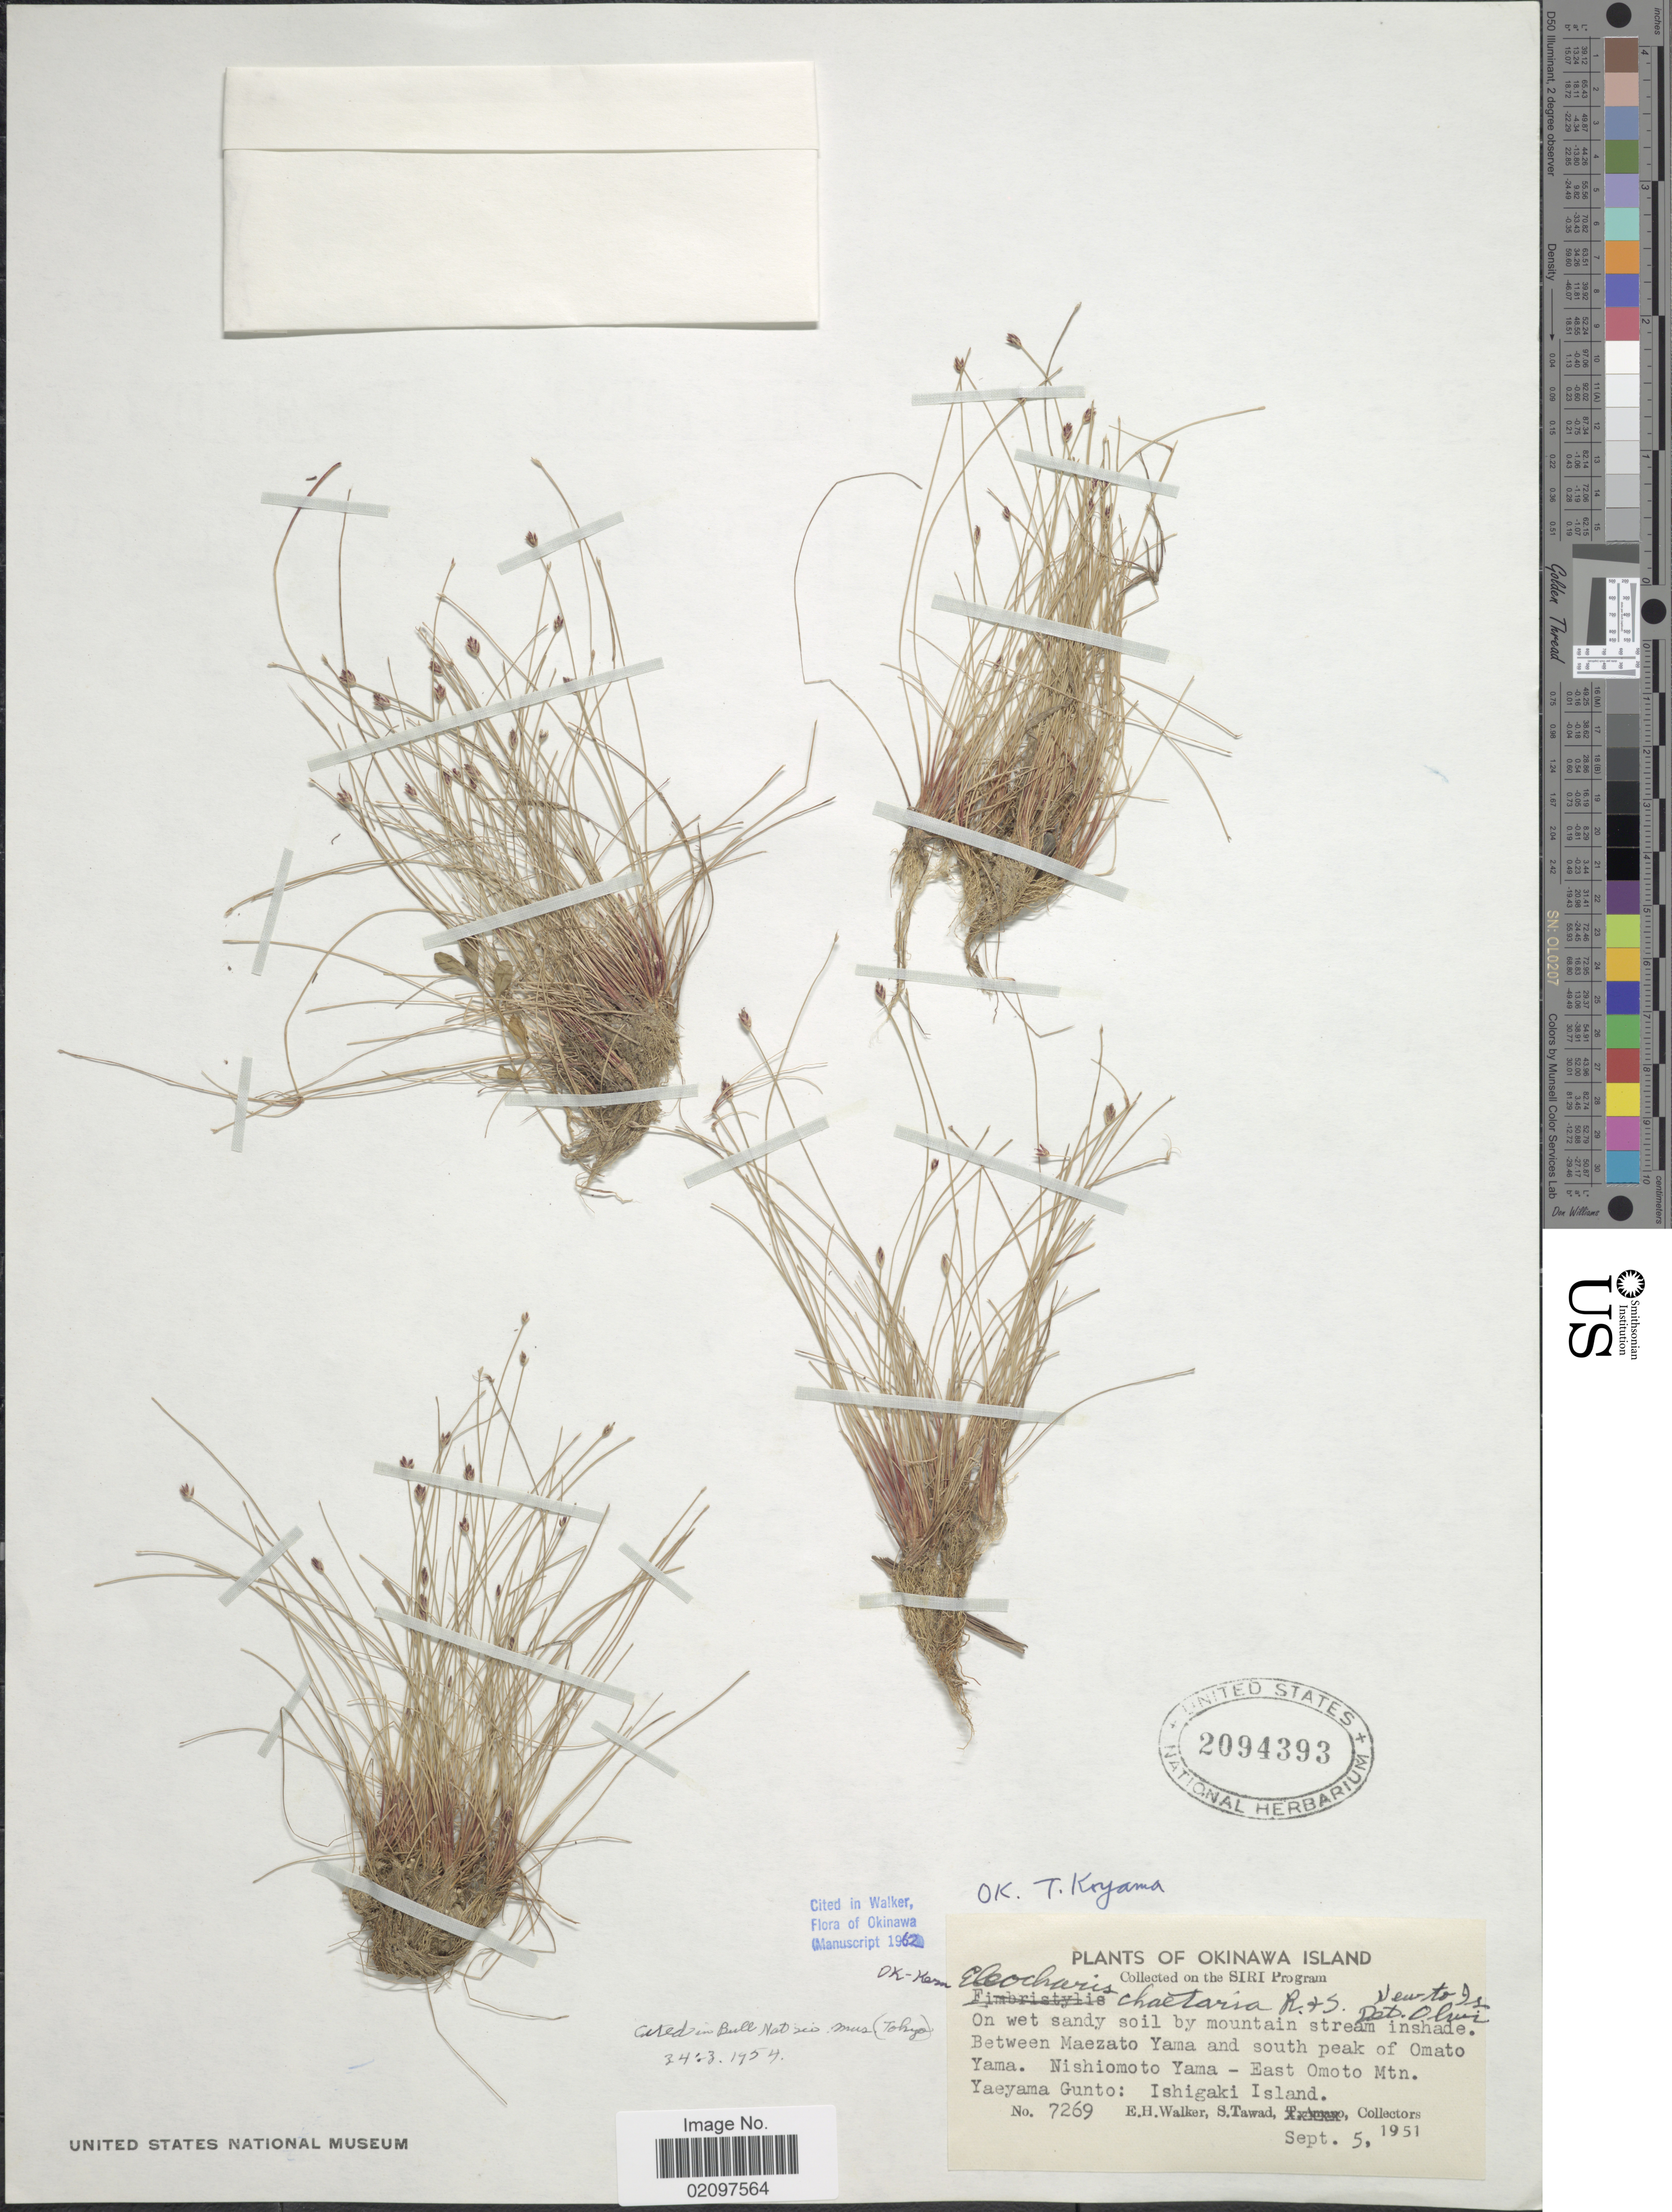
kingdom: Plantae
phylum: Tracheophyta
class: Liliopsida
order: Poales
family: Cyperaceae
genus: Eleocharis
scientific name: Eleocharis retroflexa subsp. chaetaria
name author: (Roem. & Schult.) T. Koyama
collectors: E. H. Walker & S. Tawad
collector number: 7269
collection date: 1951-09-05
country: Japan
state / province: Okinawa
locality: Okinawa Island, On wet sandy soil by mountain stream inshade. Between Maezato Yama and south peak of Omato Yama. Nishiomoto Yama - East Omoto Mtn. Yaeyama Gunto: Ishigaki Island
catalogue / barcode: US 2094393